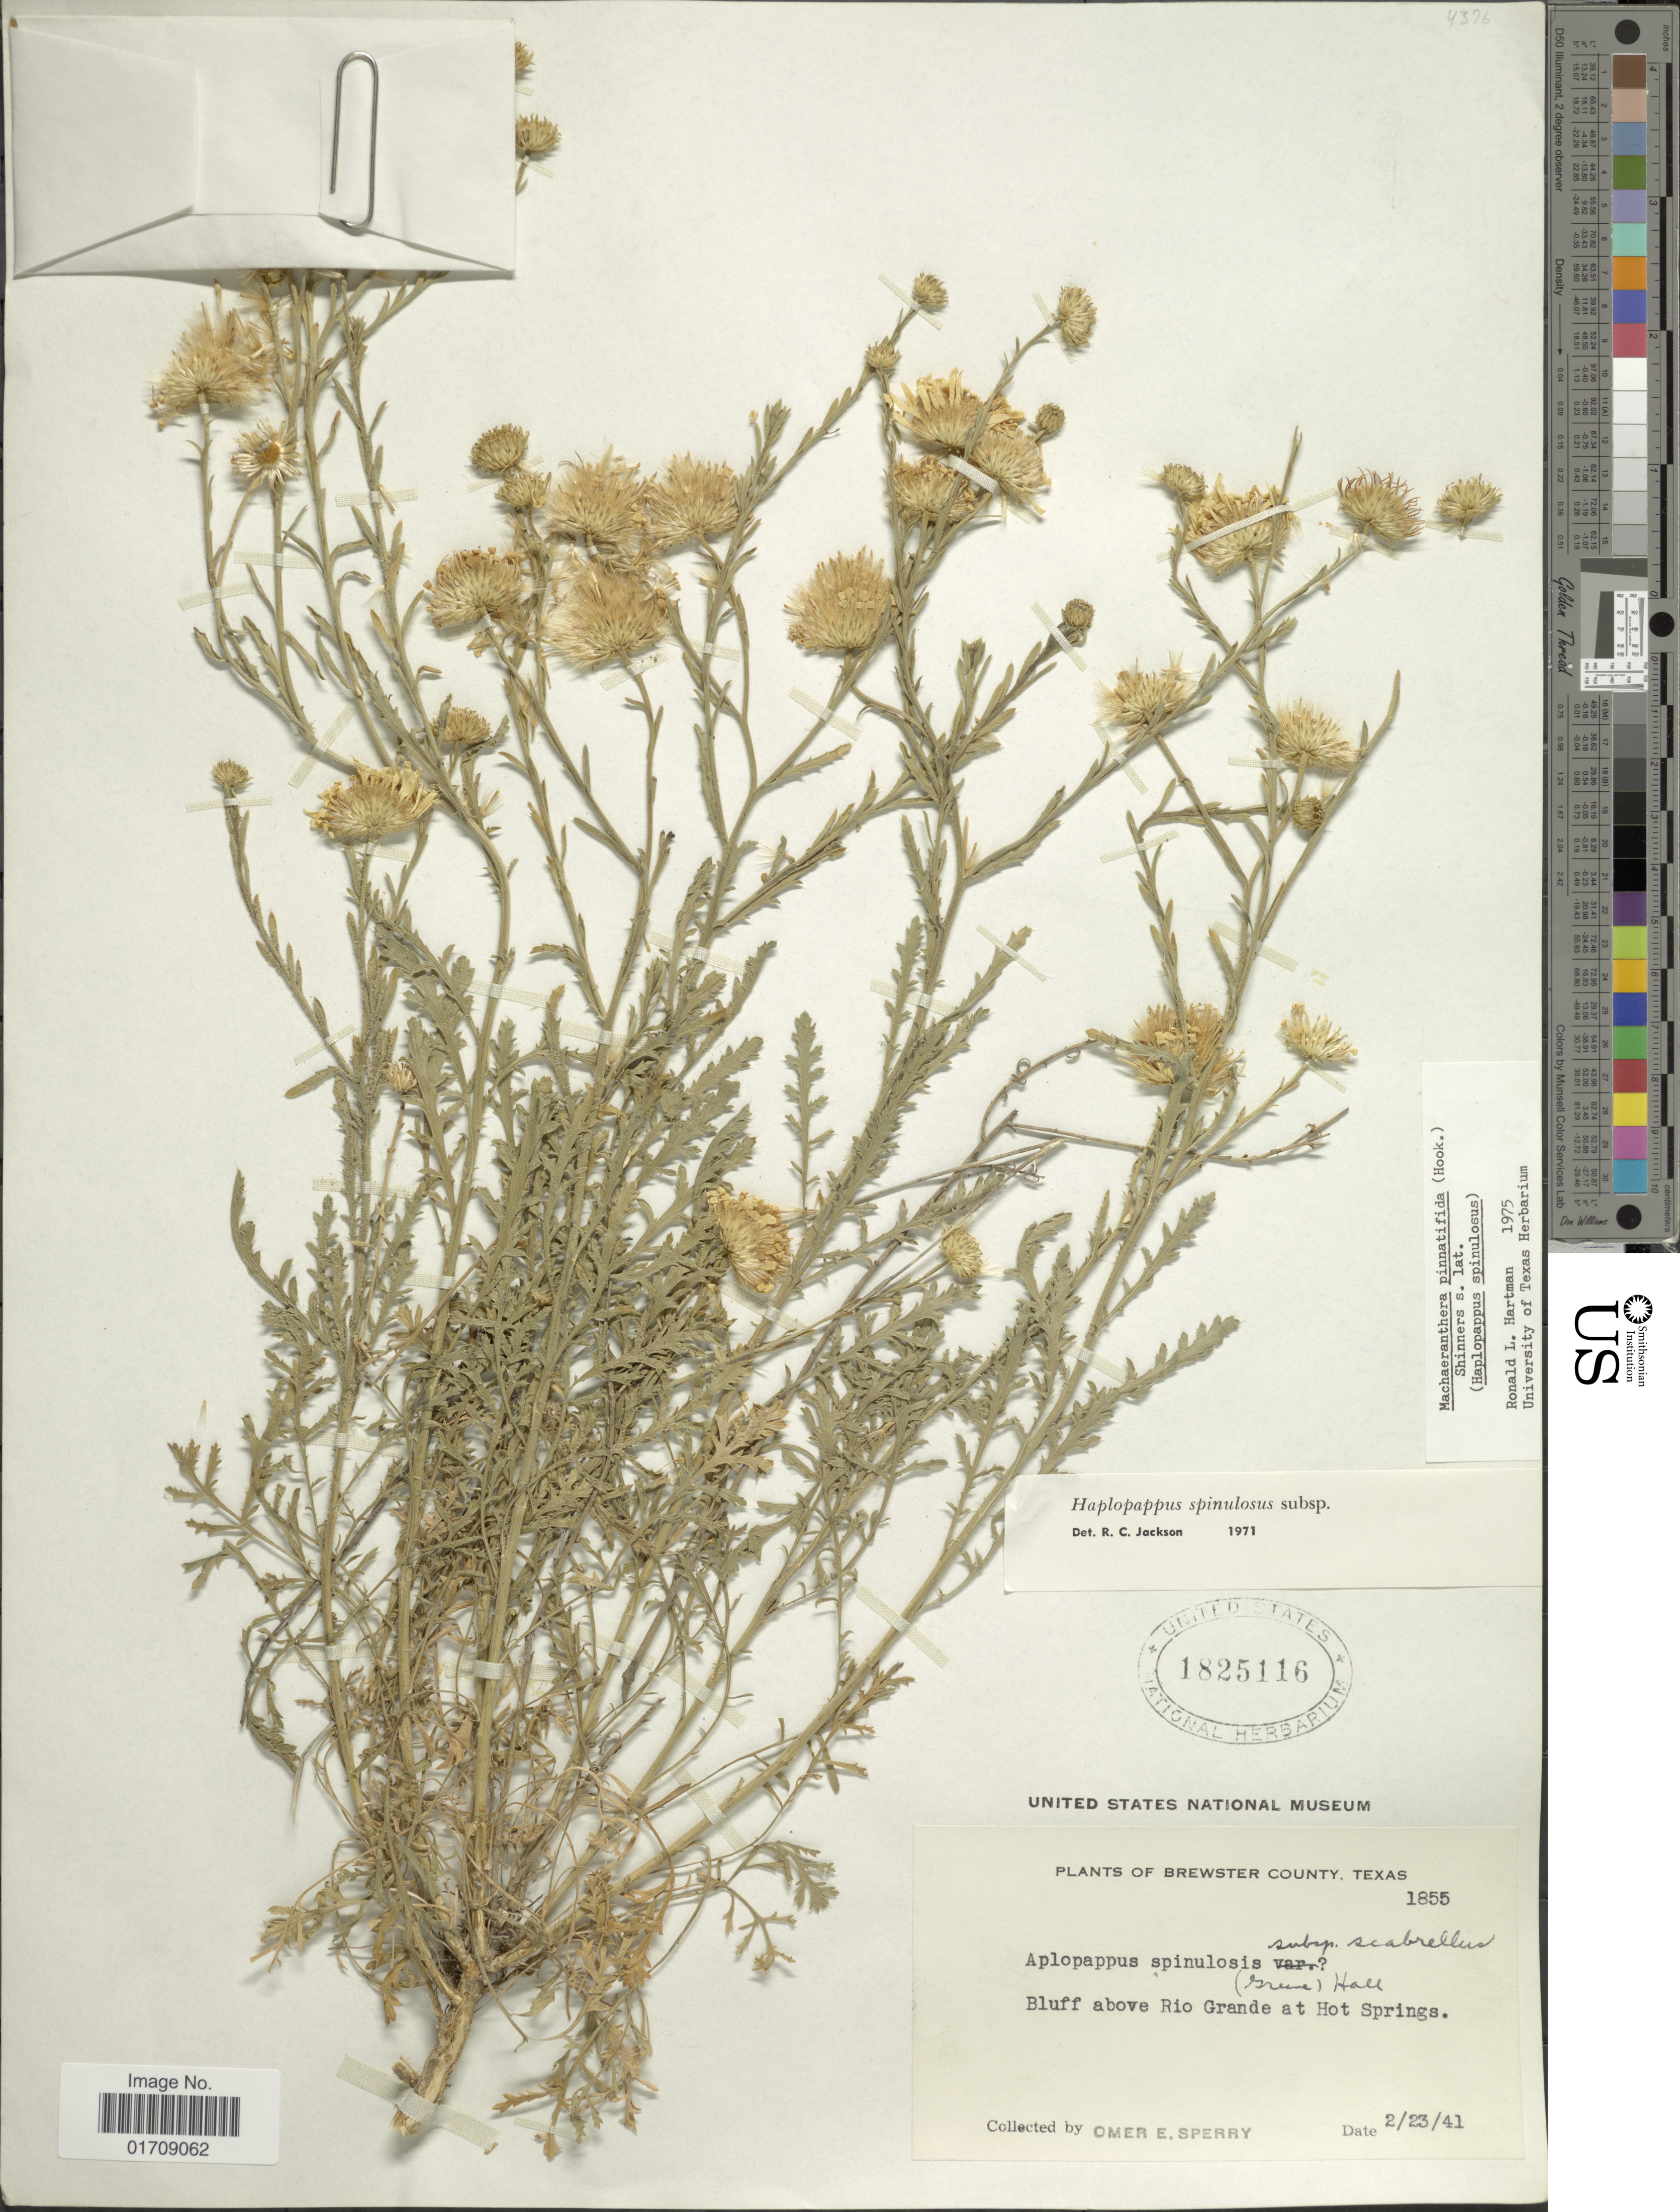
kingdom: Plantae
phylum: Tracheophyta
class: Magnoliopsida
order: Asterales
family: Asteraceae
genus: Machaeranthera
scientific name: Machaeranthera pinnatifida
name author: (Hook.) Shinners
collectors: O. E. Sperry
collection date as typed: Transcribed d/m/y: 23/2/41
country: United States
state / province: Texas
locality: Brewster County, Bluff above Rio Grande at Hot Springs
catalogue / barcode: US 1825116